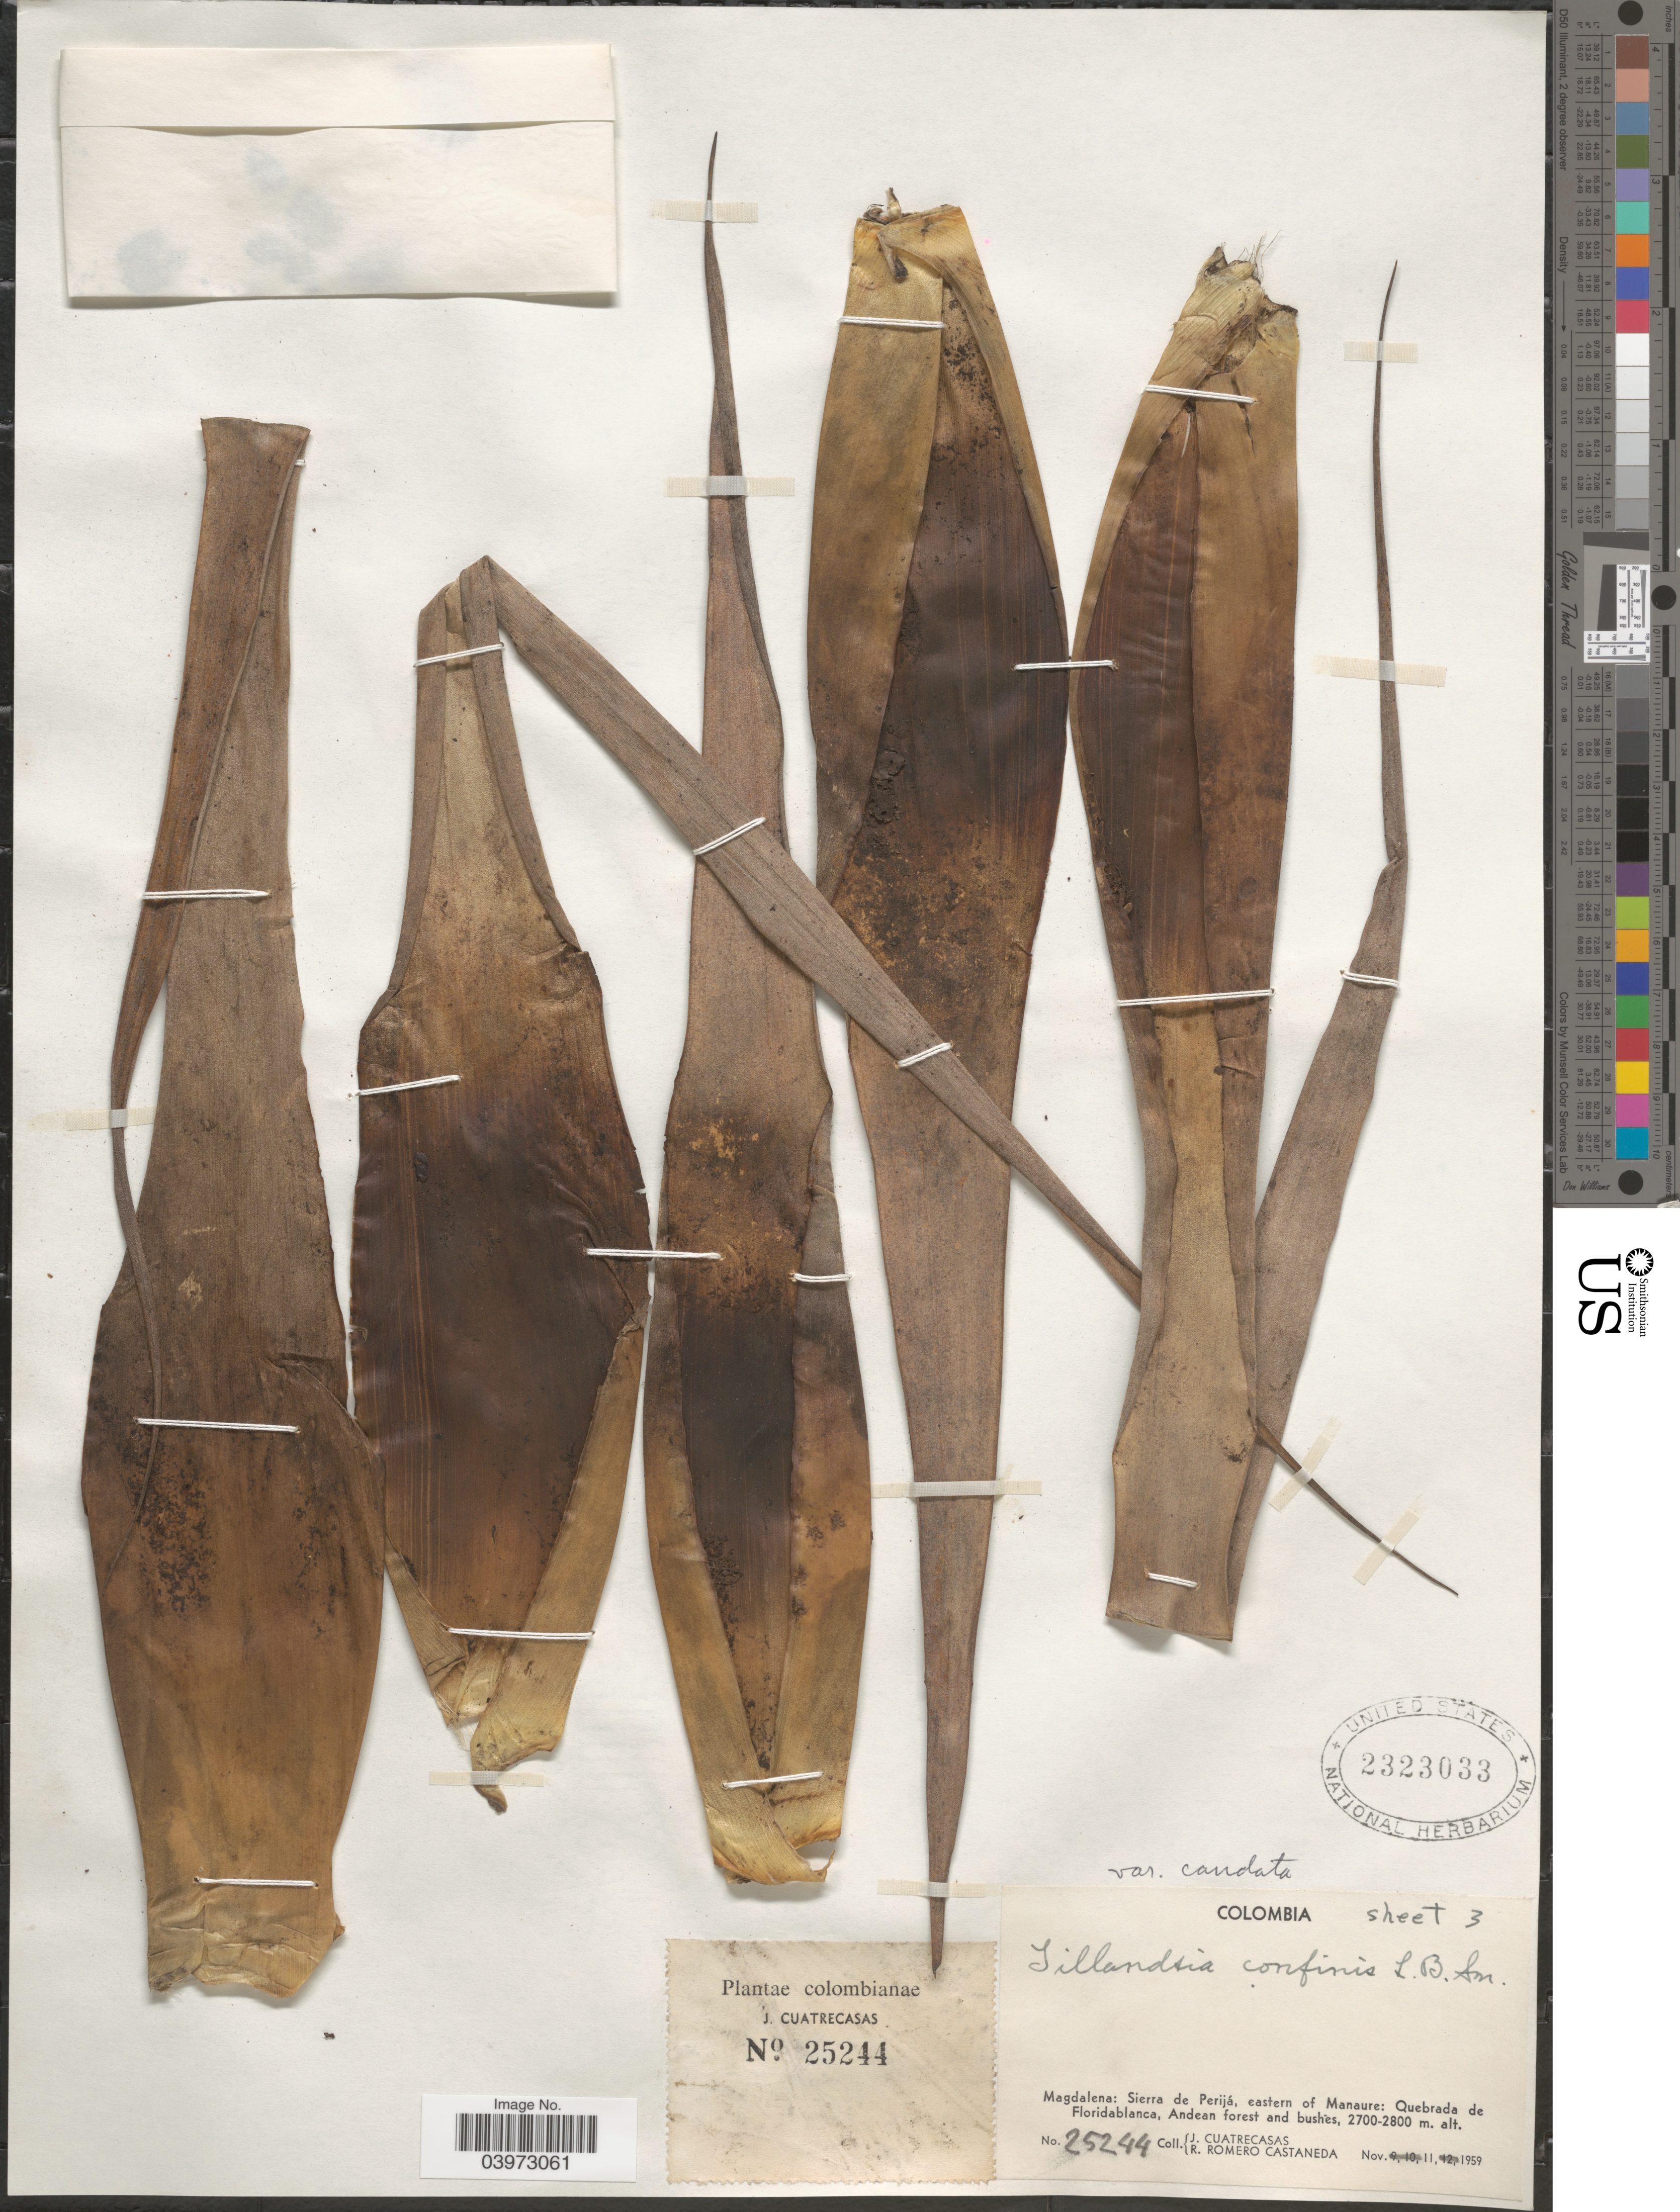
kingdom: Plantae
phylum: Tracheophyta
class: Liliopsida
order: Poales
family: Bromeliaceae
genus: Tillandsia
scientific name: Tillandsia confinis var. caudata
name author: L.B. Sm.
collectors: J. Cuatrecasas & R. Romero Castañeda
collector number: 25244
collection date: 1959-11-11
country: Colombia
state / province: Magdalena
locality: Sierra de Perijá, eastern of Manaure: Quebrada de Floridablanca, Andean forest and bushes.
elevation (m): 2700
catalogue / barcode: US 2323033